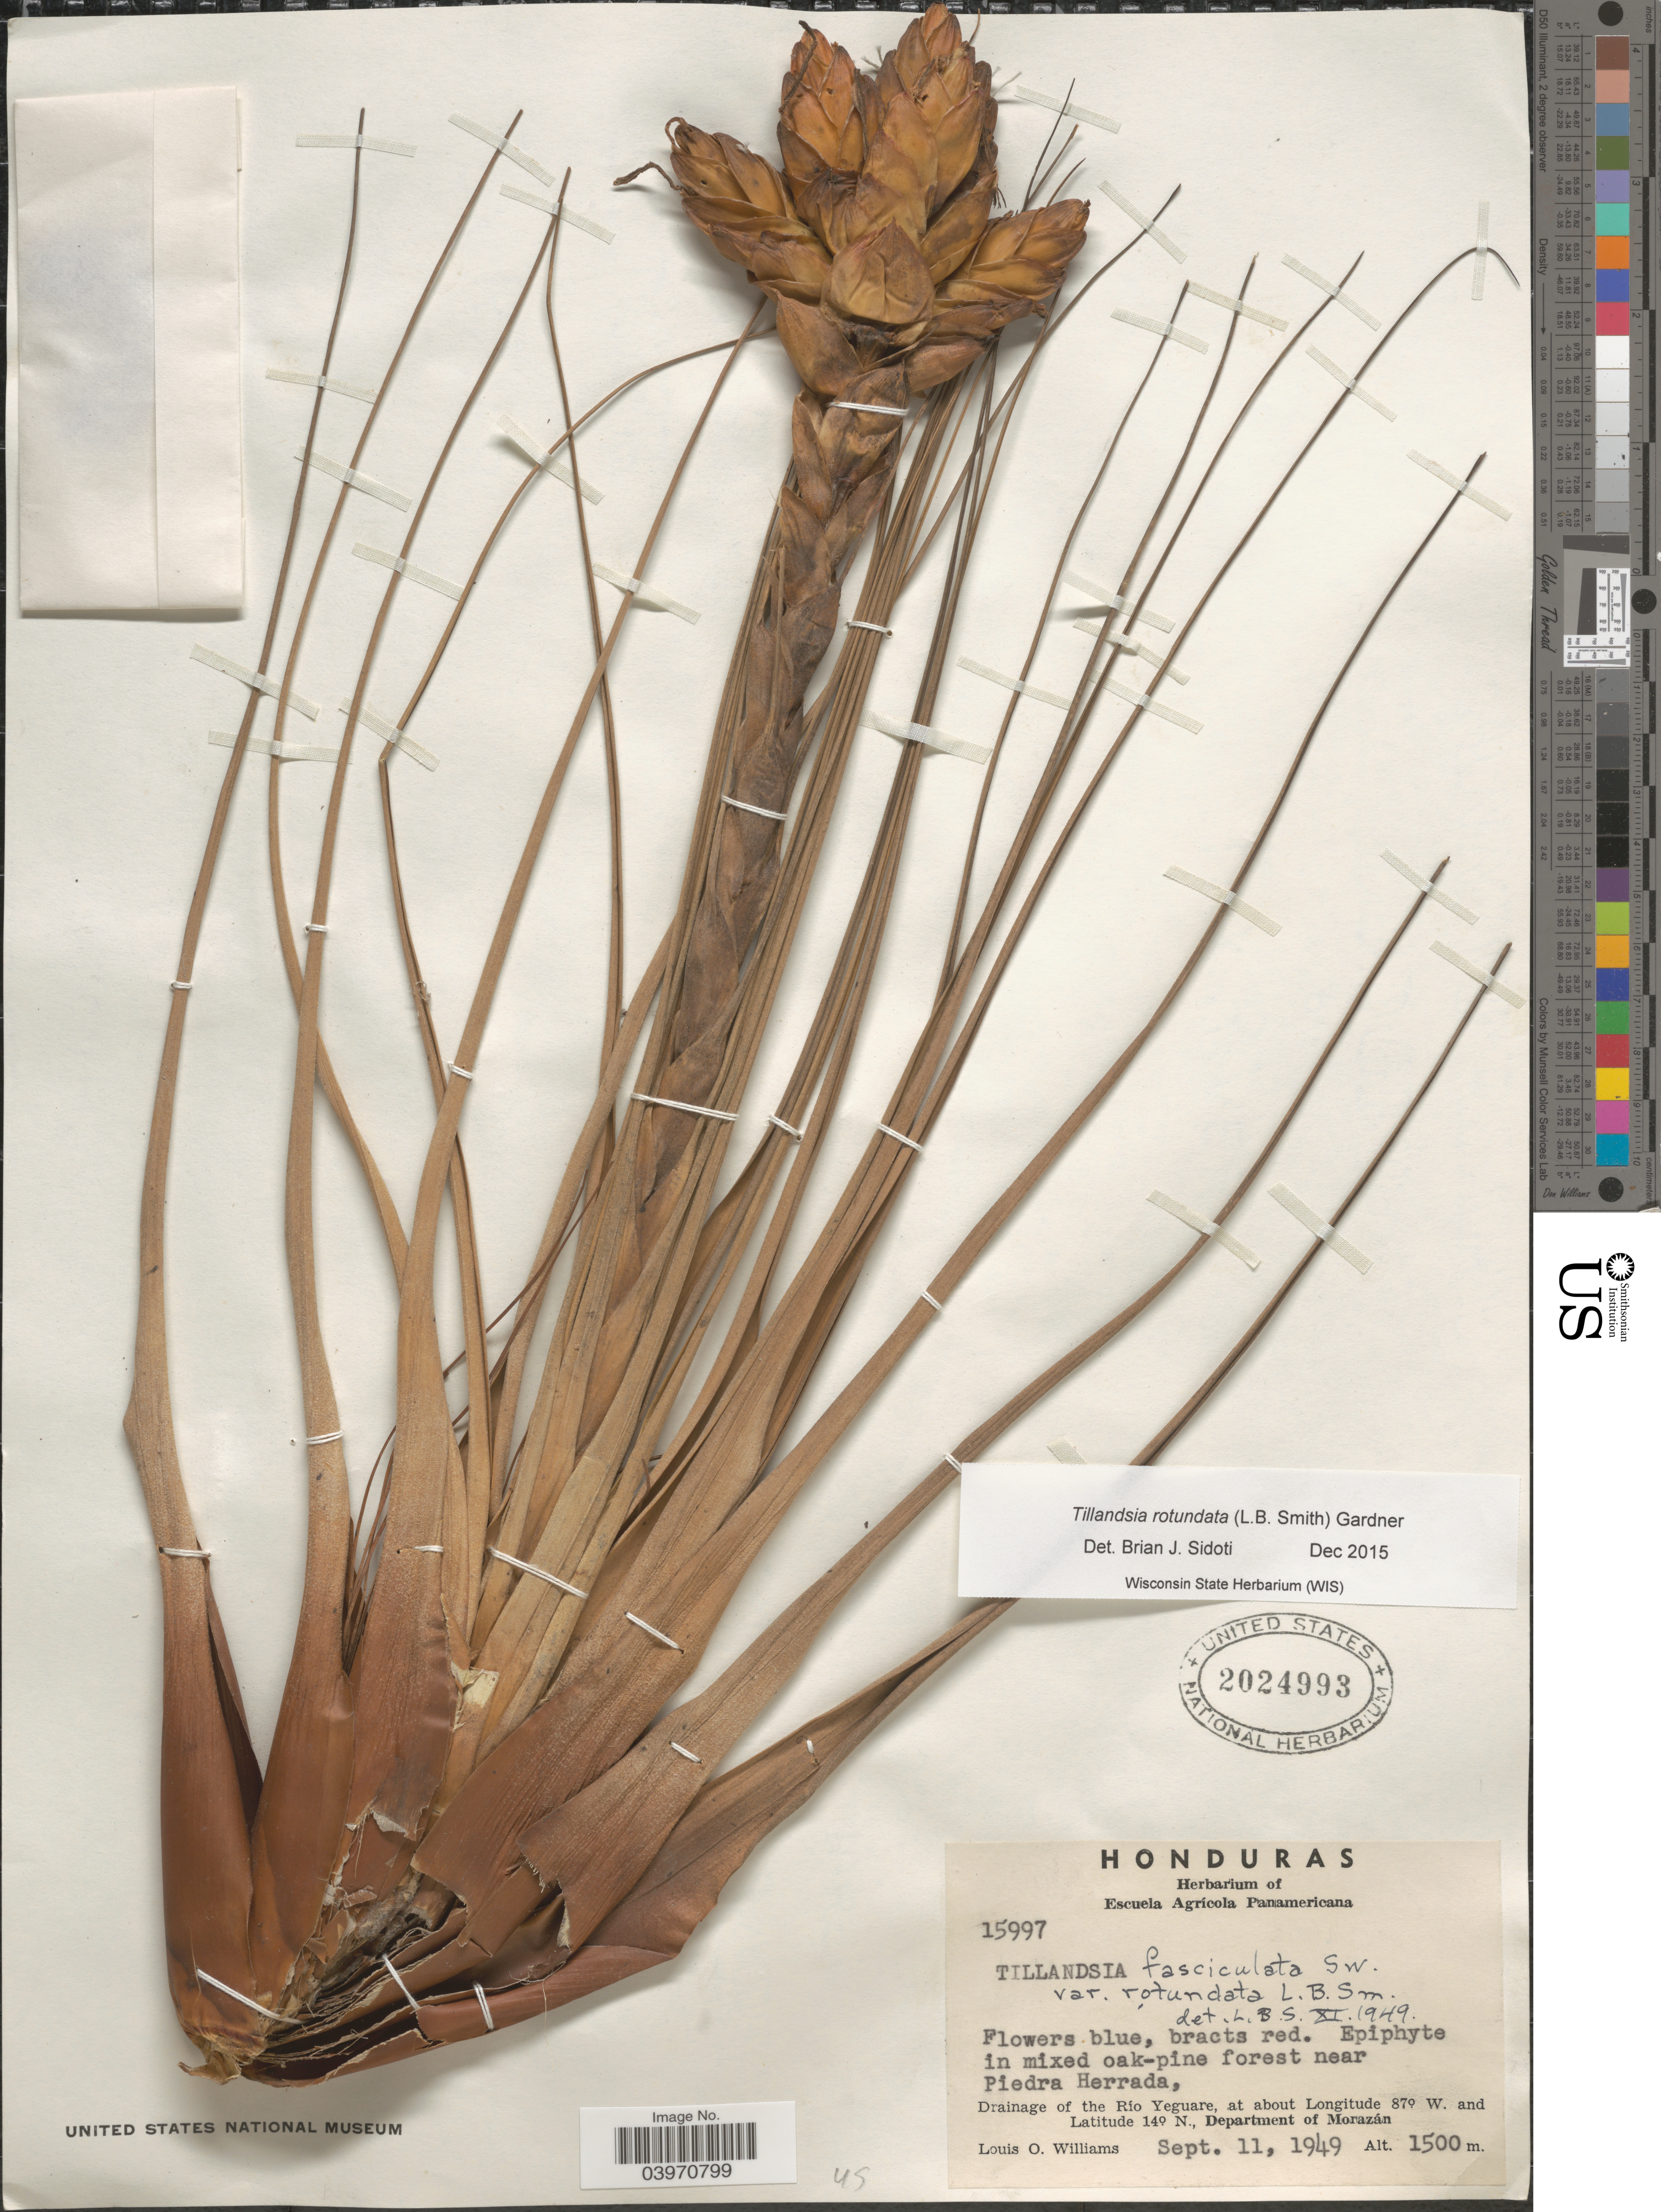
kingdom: Plantae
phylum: Tracheophyta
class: Liliopsida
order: Poales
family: Bromeliaceae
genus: Tillandsia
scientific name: Tillandsia fasciculata var. rotundata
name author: L.B. Sm.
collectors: L. O. Williams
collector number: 15997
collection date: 1949-09-11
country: Honduras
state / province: Fco. Morazán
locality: Near Piedra Herrada, Drainage of the Río Yeguare, Department of Morazán.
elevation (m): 1500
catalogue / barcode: US 2024993